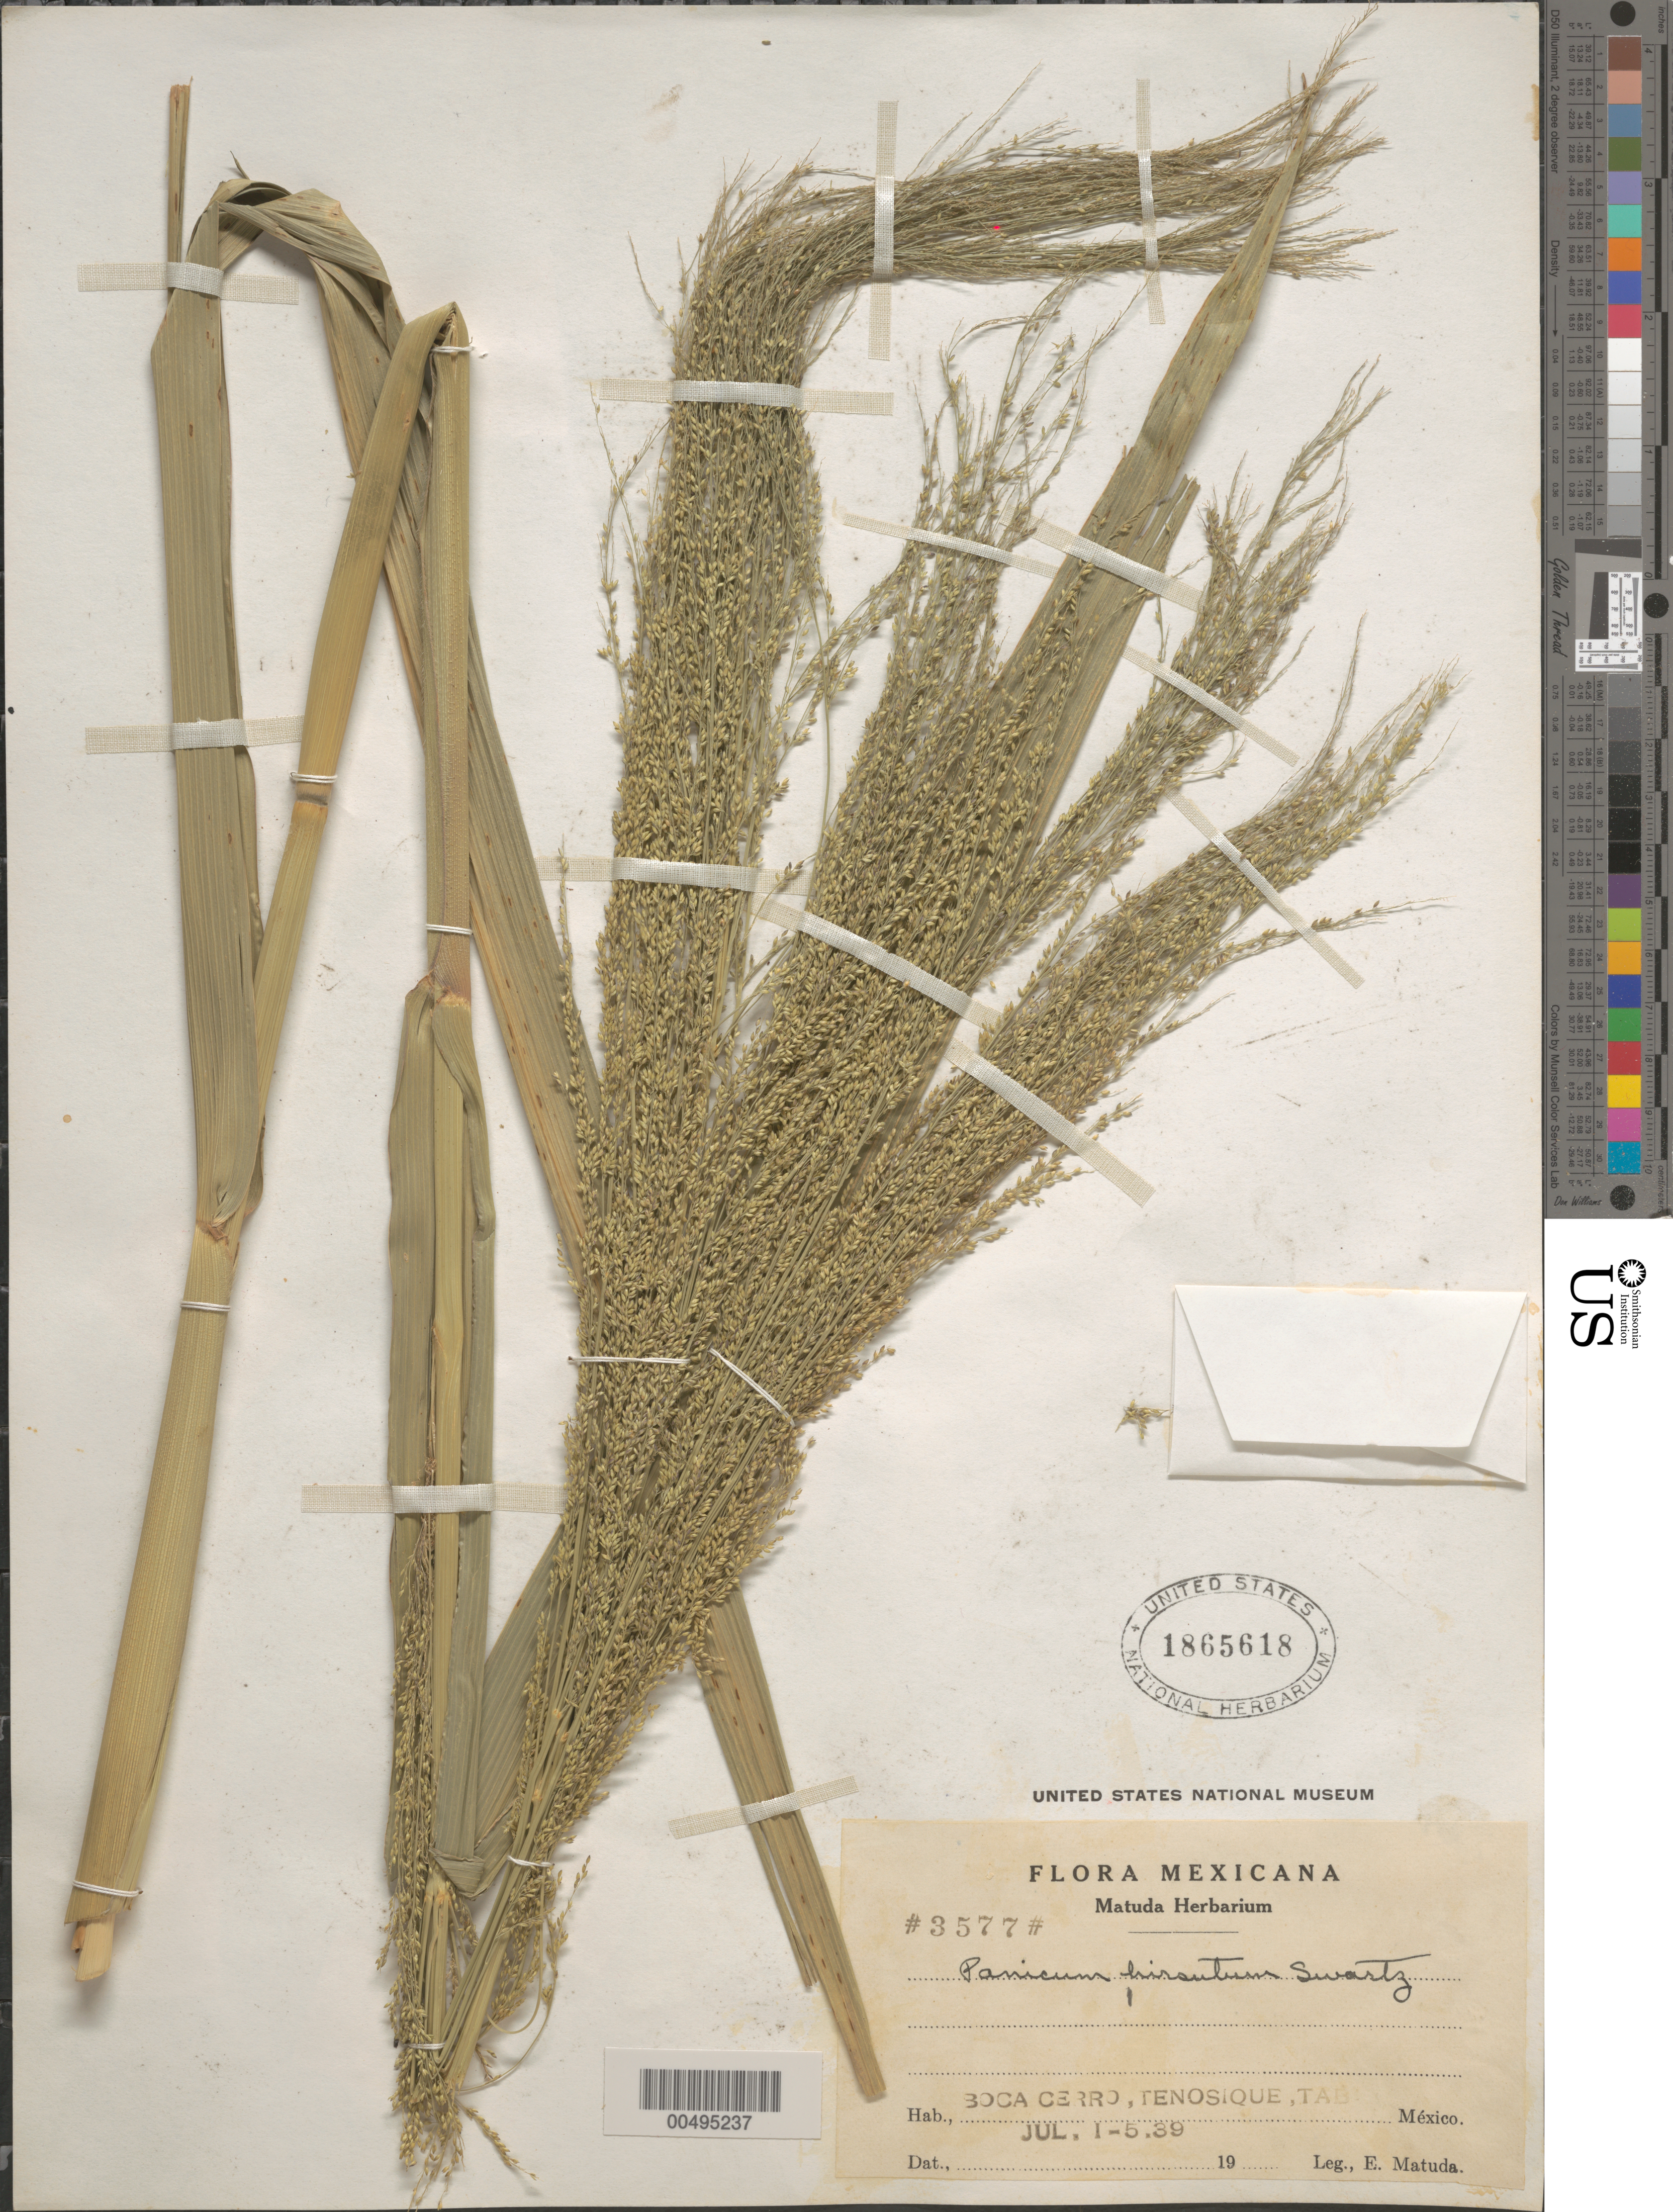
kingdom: Plantae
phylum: Tracheophyta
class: Liliopsida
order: Poales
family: Poaceae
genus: Panicum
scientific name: Panicum hirsutum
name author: Sw.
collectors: E. Matuda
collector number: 3577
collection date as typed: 1 Jul 1939 to 5 Jul 1939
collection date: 1939-07-01/1939-07-05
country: Mexico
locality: Boca Cerro, Tenosique, T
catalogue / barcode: US 1865618